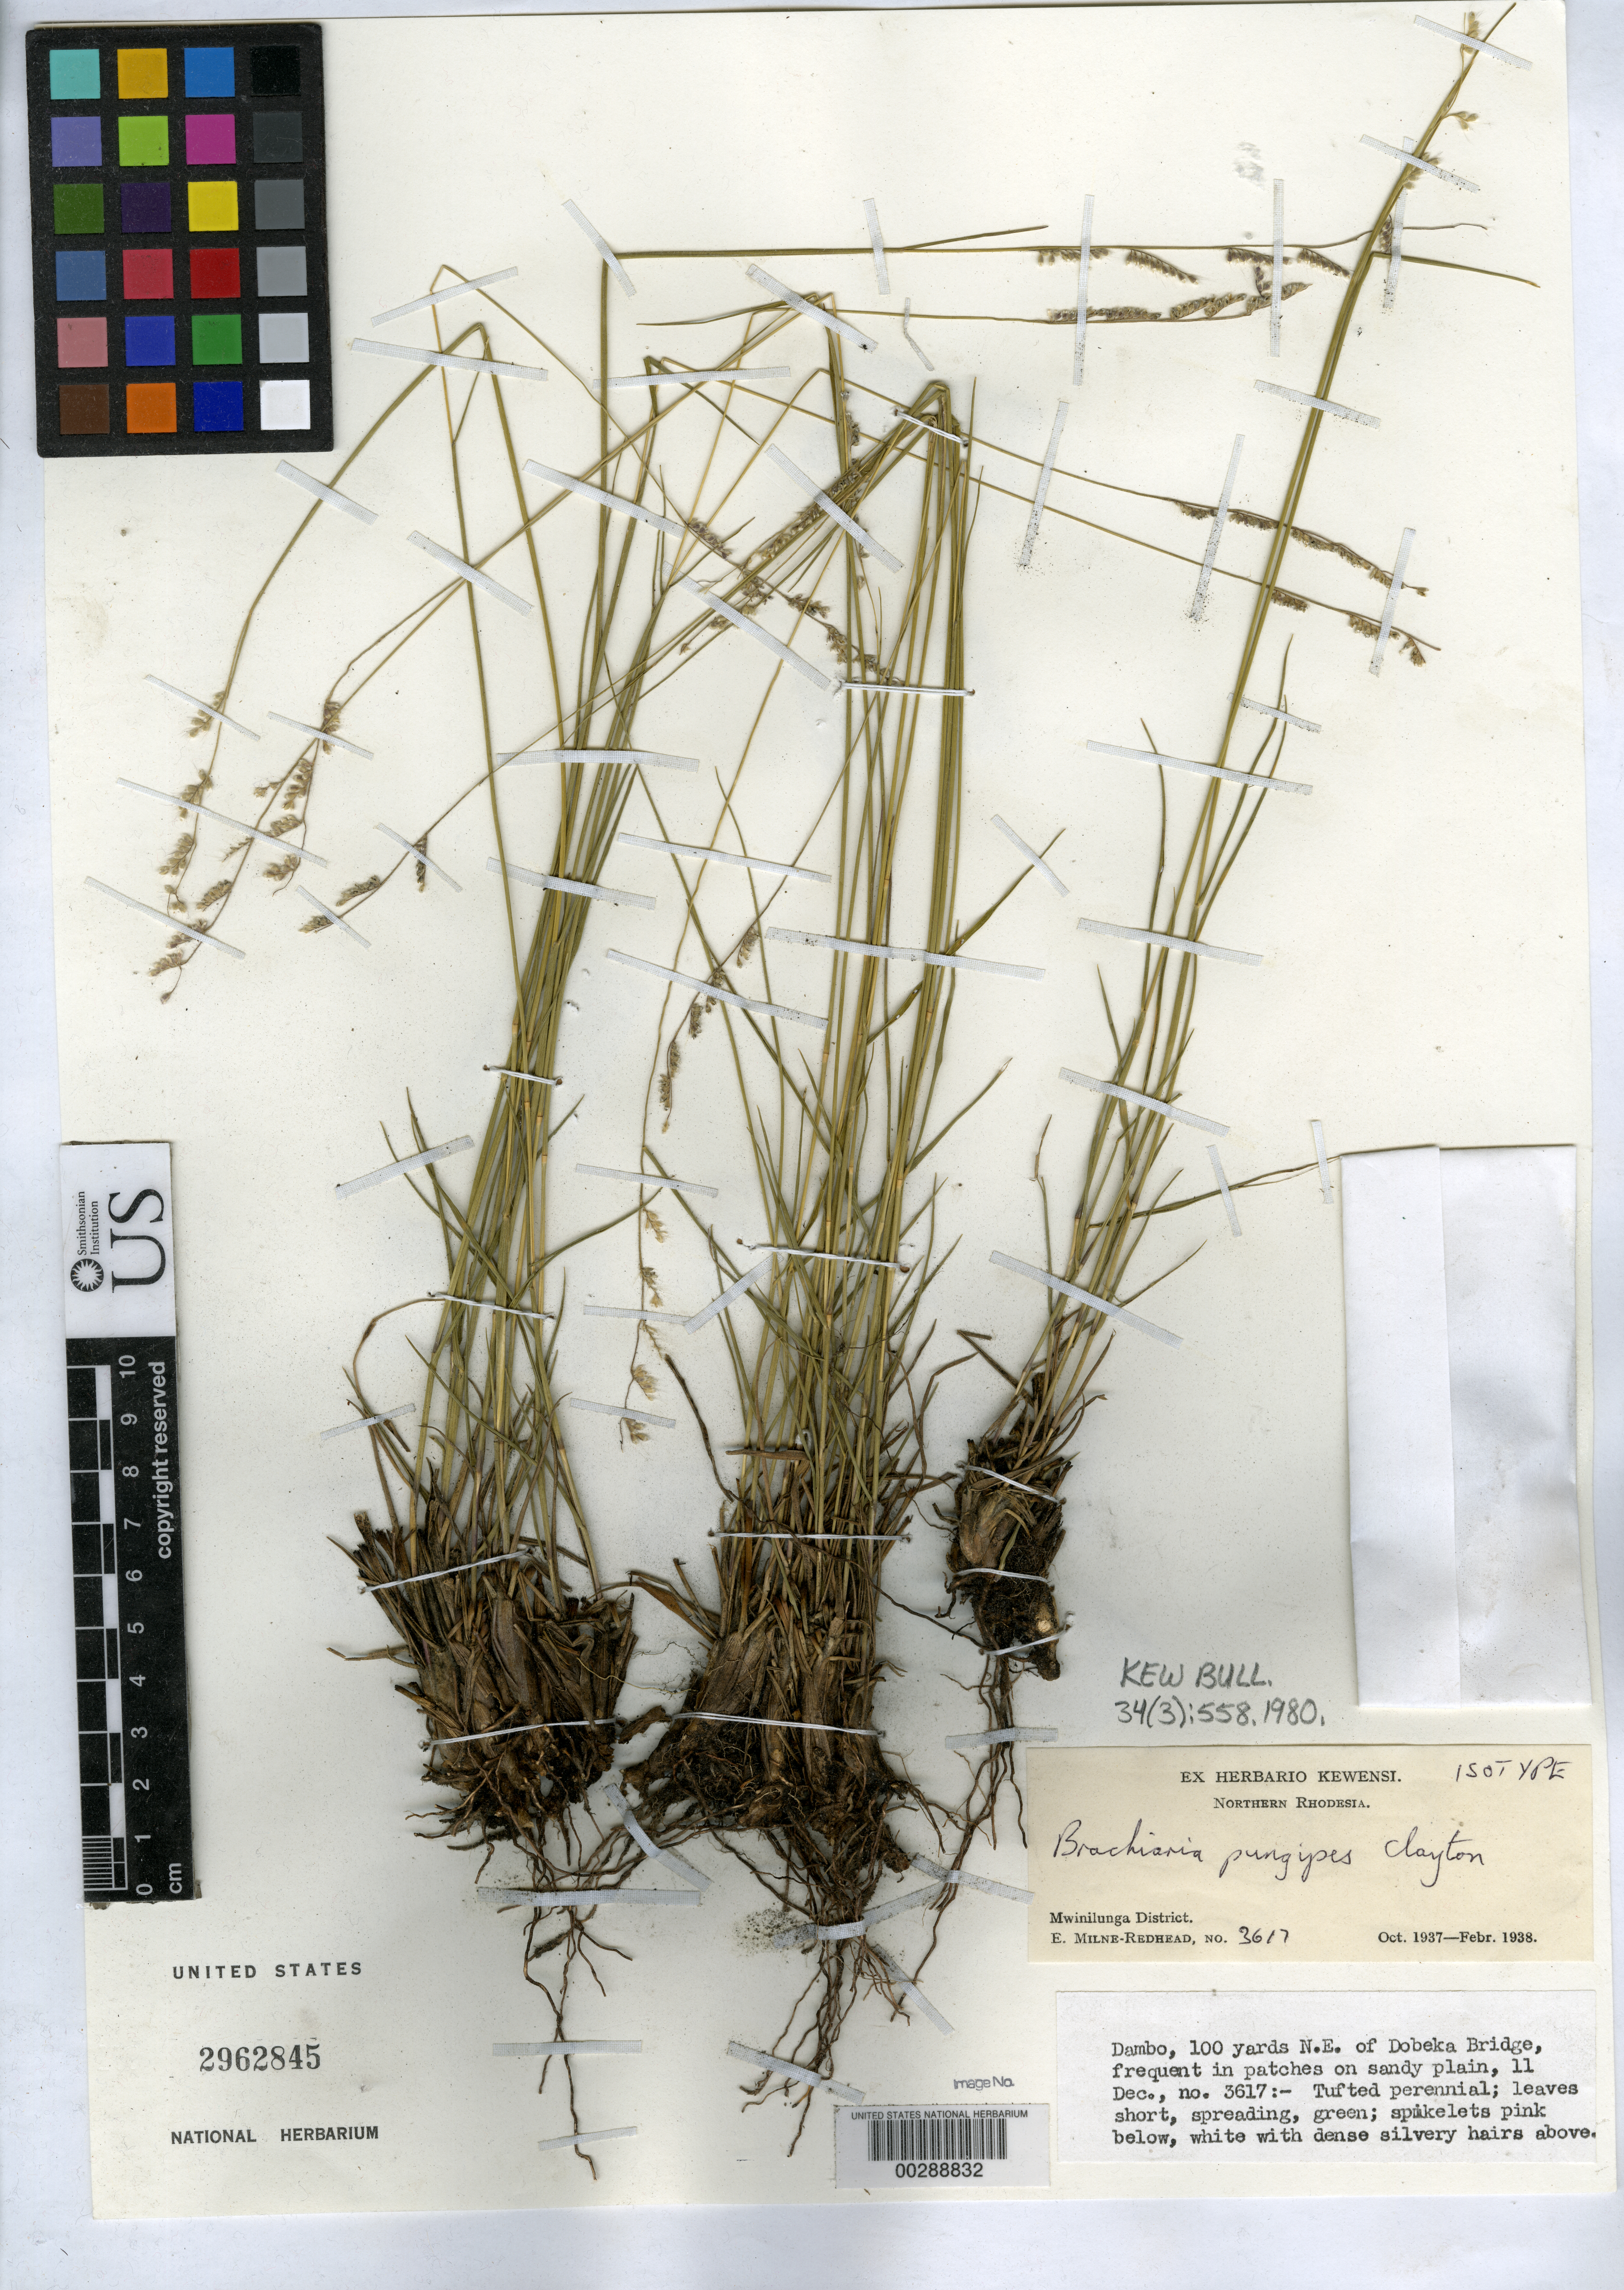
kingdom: Plantae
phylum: Tracheophyta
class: Liliopsida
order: Poales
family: Poaceae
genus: Brachiaria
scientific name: Brachiaria pungipes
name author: Clayton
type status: Isotype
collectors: E. W. Milne-Redhead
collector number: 3617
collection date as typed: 11 Dec 1937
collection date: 1937-12-11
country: Zambia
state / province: Western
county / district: Mwinilunga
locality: Dambo, 100 yards NE of Doeka Bridge.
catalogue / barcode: US 2962845